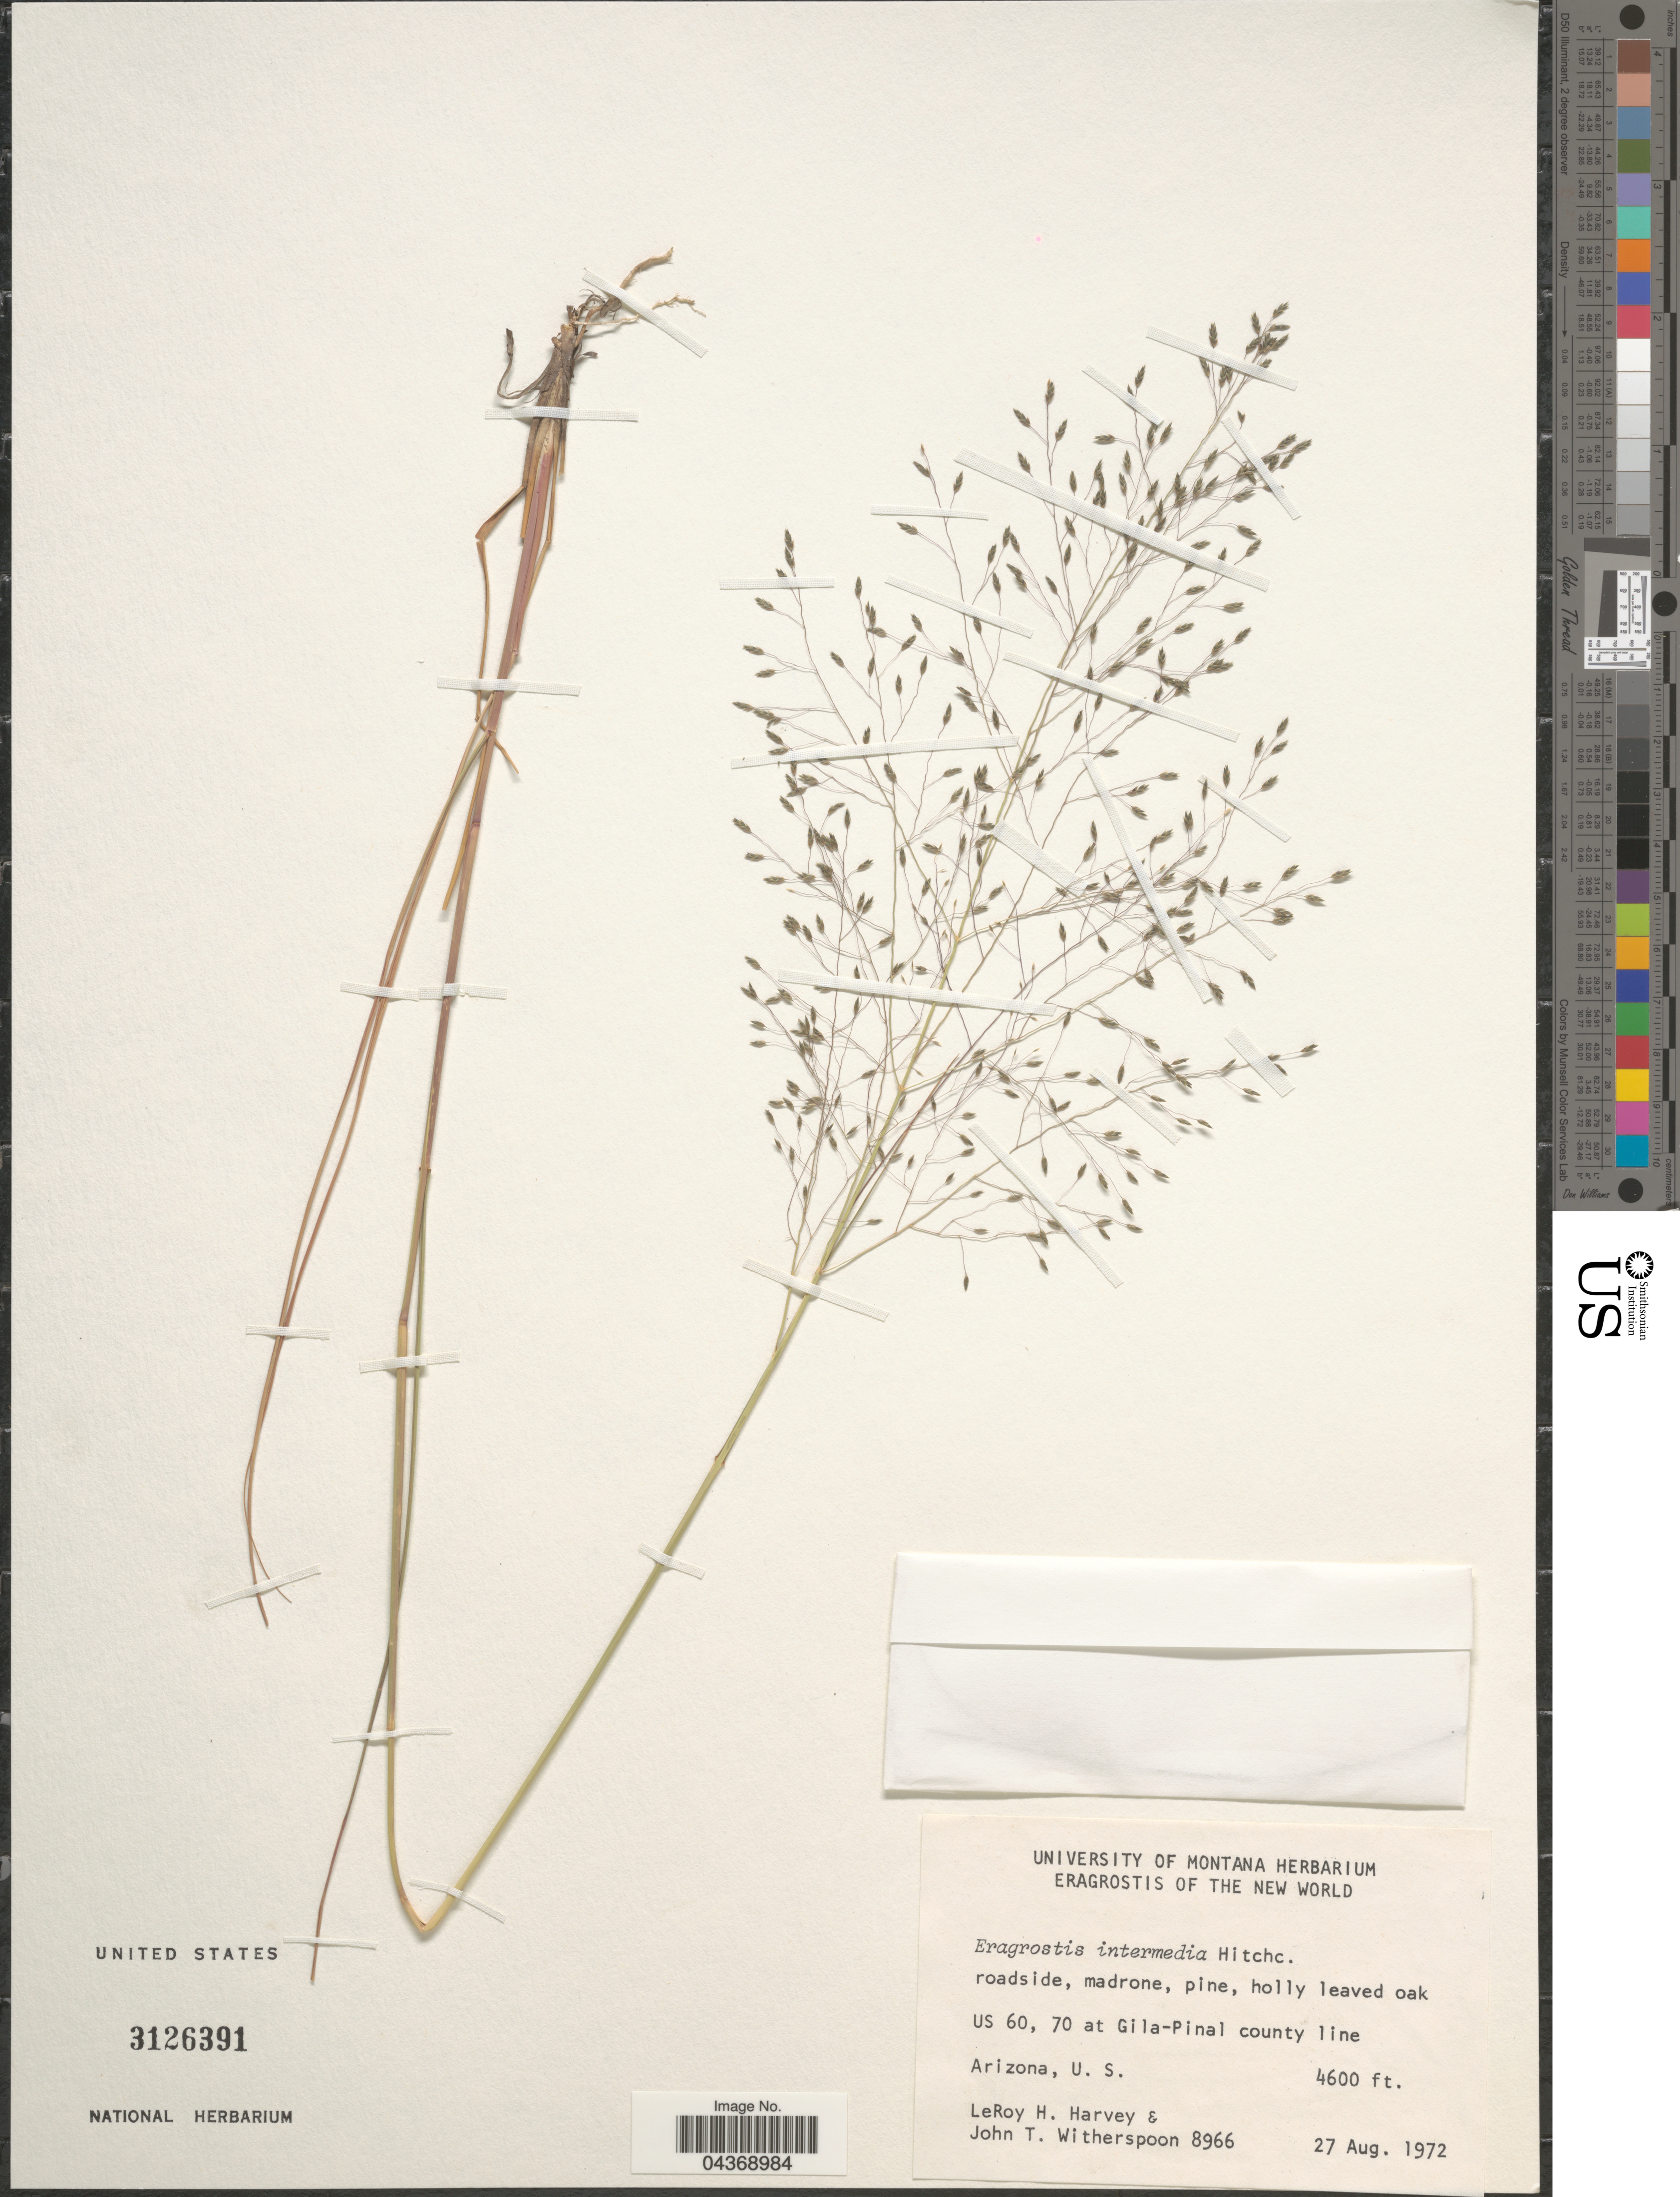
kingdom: Plantae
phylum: Tracheophyta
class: Liliopsida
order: Poales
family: Poaceae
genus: Eragrostis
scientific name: Eragrostis intermedia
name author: Hitchc.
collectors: L. H. Harvey & J. Witherspoon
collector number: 8966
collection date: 1972-08-27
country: United States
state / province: Arizona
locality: US 60, 70 at Gila-Pinal county line.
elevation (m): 1402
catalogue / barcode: US 3126391